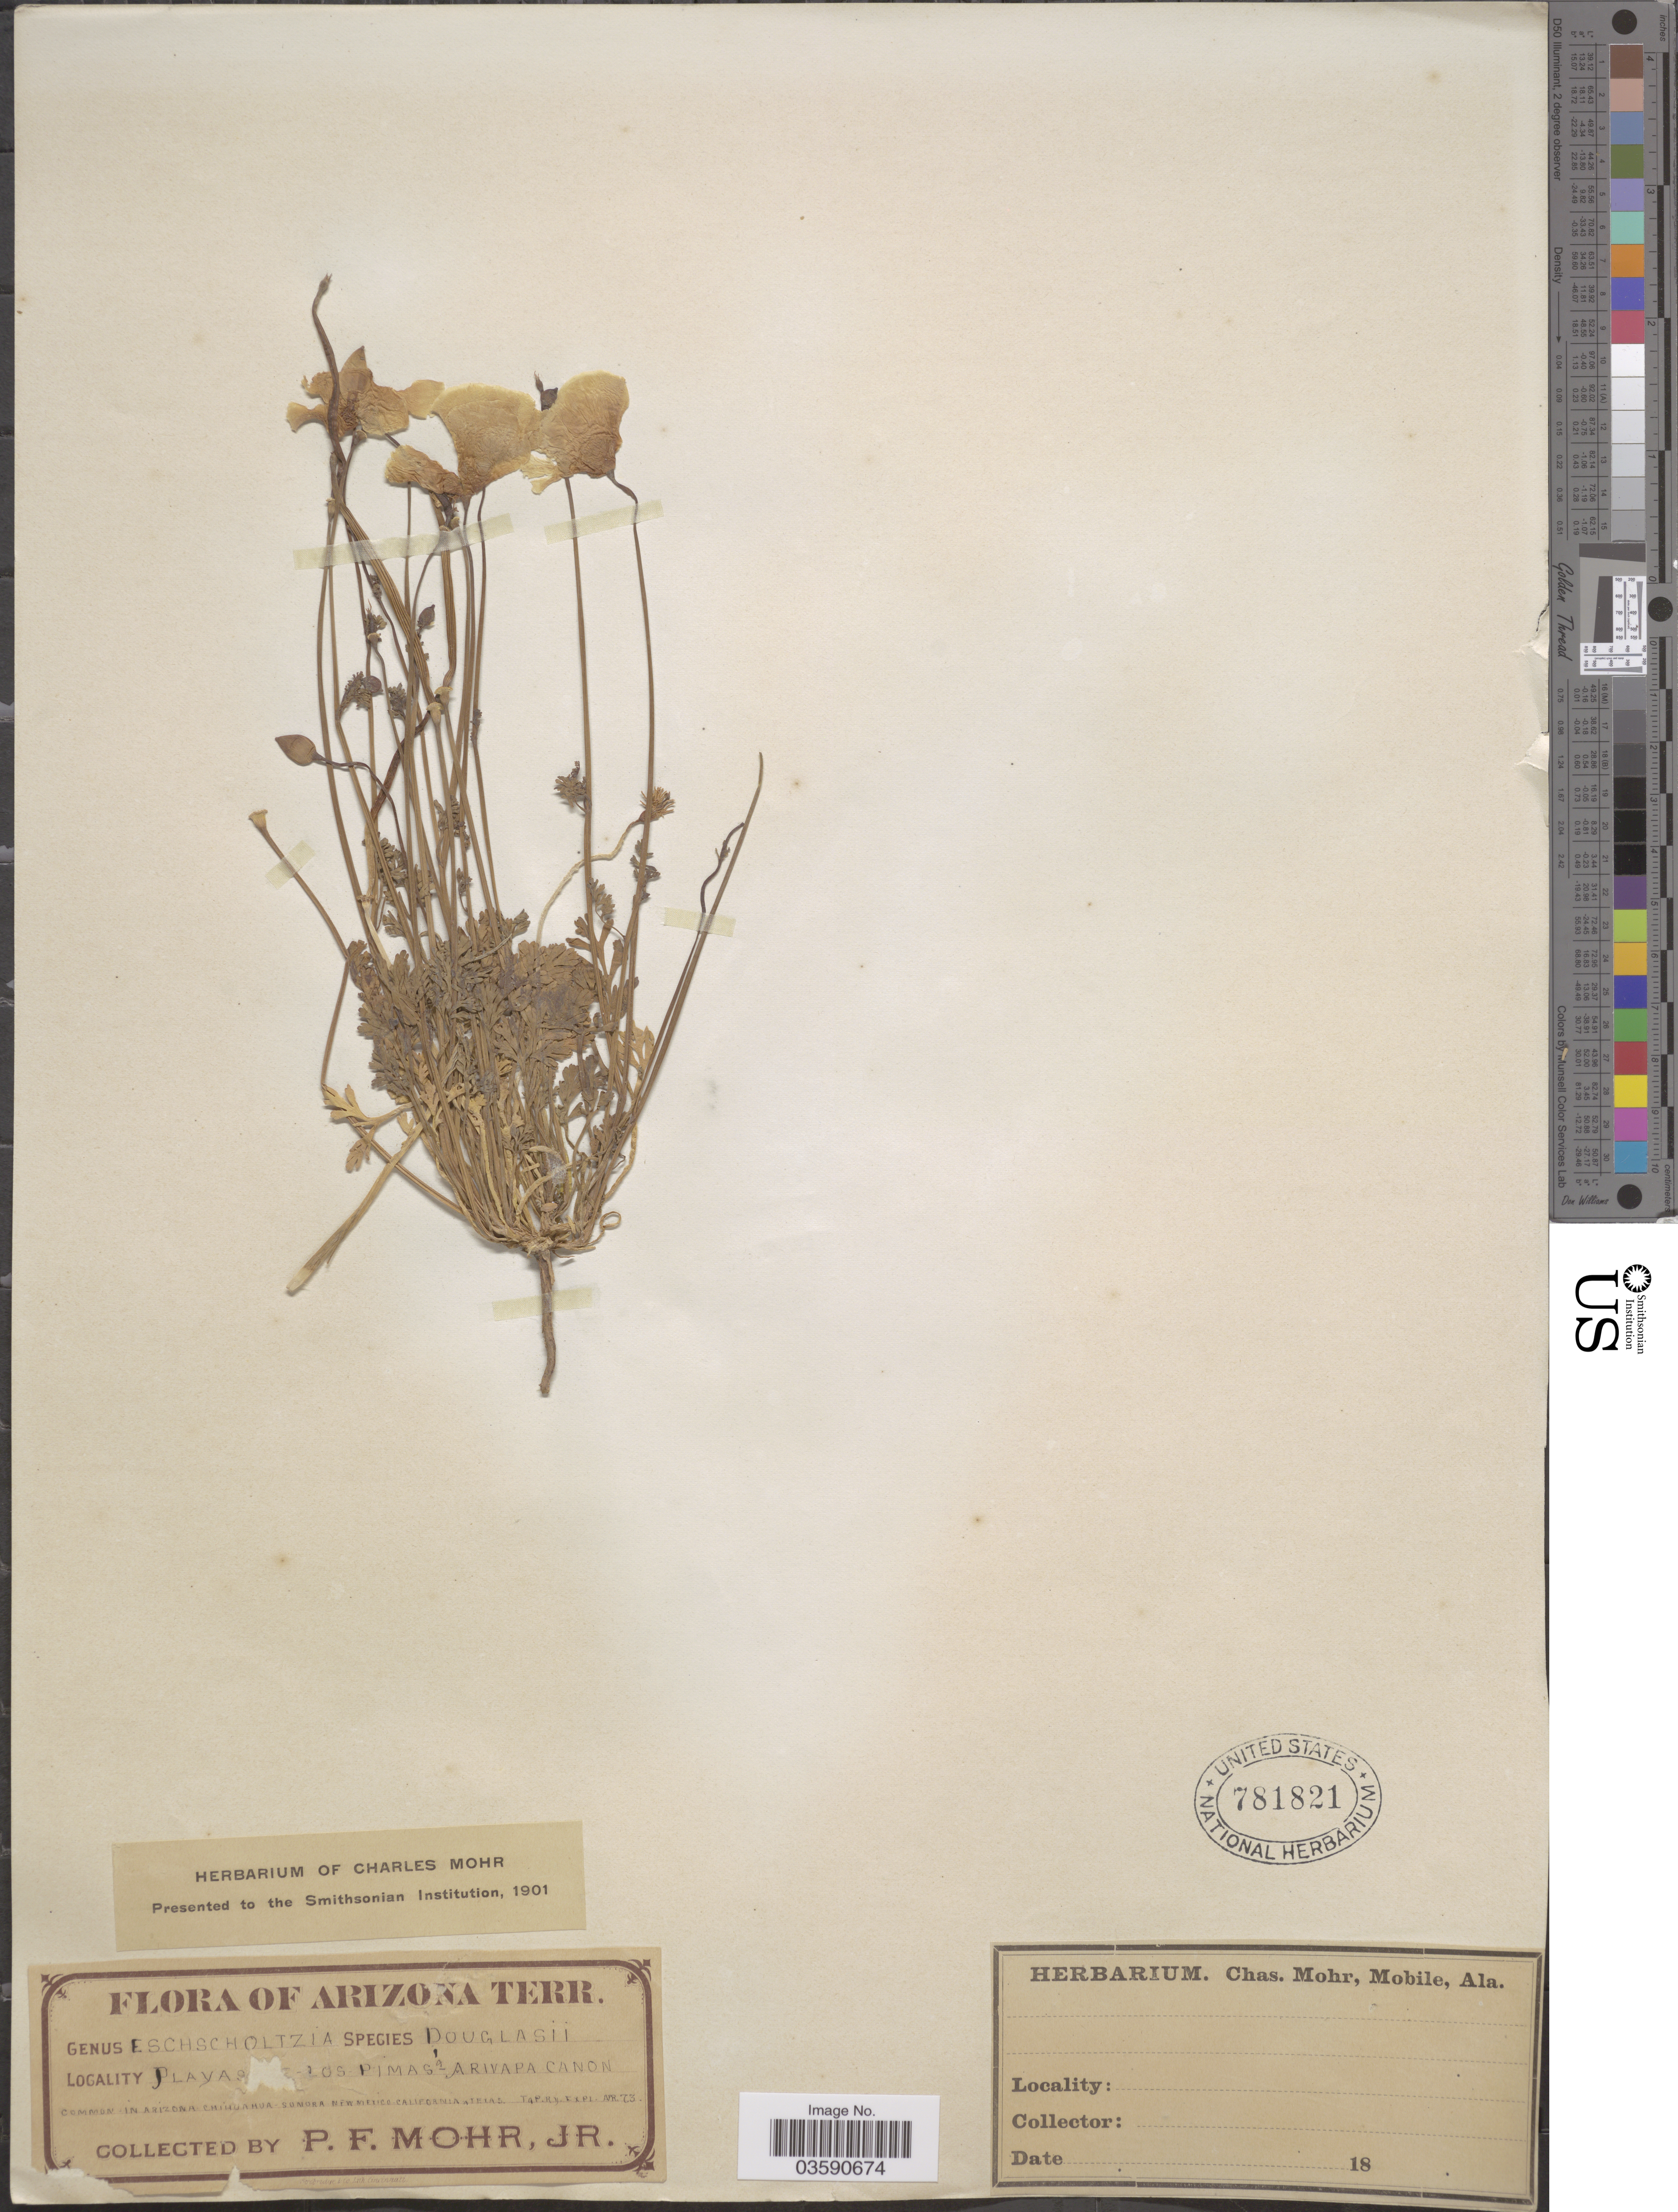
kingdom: Plantae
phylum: Tracheophyta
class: Magnoliopsida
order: Ranunculales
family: Papaveraceae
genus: Eschscholzia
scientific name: Eschscholzia mexicana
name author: Greene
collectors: Mohr Jr., P. F.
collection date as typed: Transcribed d/m/y: /4/73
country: United States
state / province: Arizona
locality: Arizona Terr. Plavas [illegible text] Los Pimas - Arivapa Canon.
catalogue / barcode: US 781821